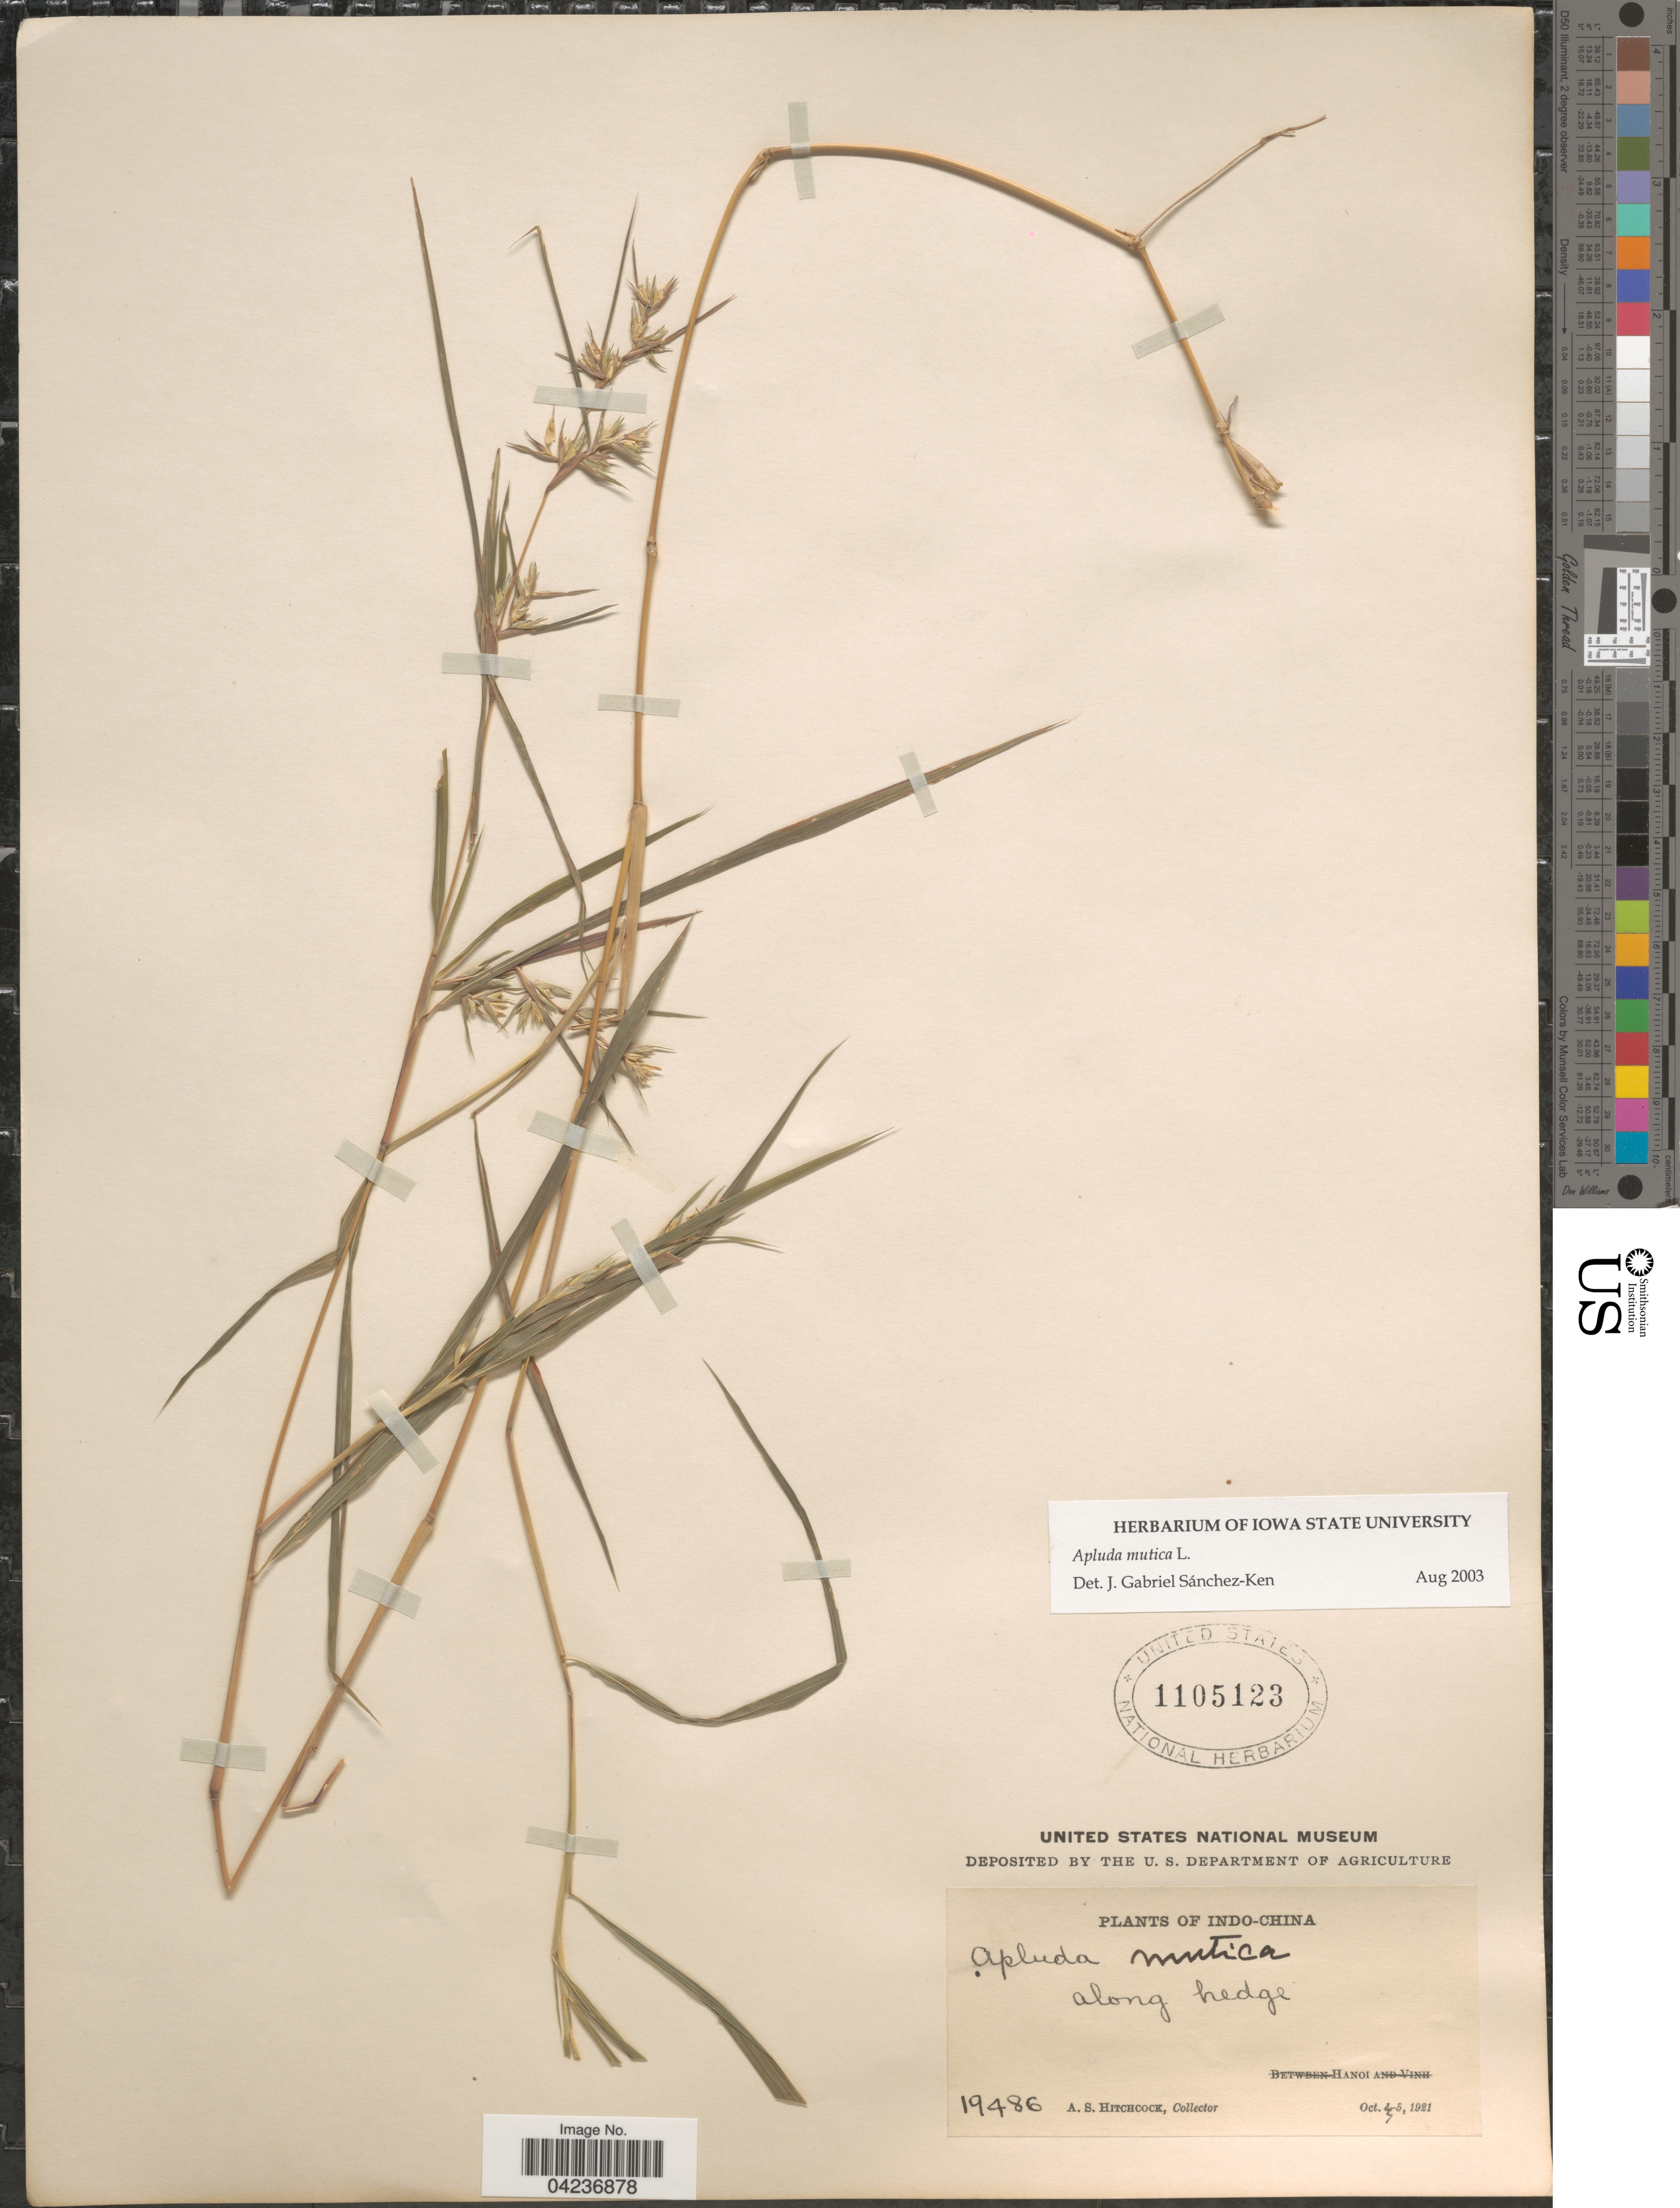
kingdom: Plantae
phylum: Tracheophyta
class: Liliopsida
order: Poales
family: Poaceae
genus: Apluda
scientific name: Apluda mutica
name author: L.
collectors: A. S. Hitchcock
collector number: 19486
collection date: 1921-10-05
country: Vietnam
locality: Indo-china. Hanoi.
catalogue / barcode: US 1105123